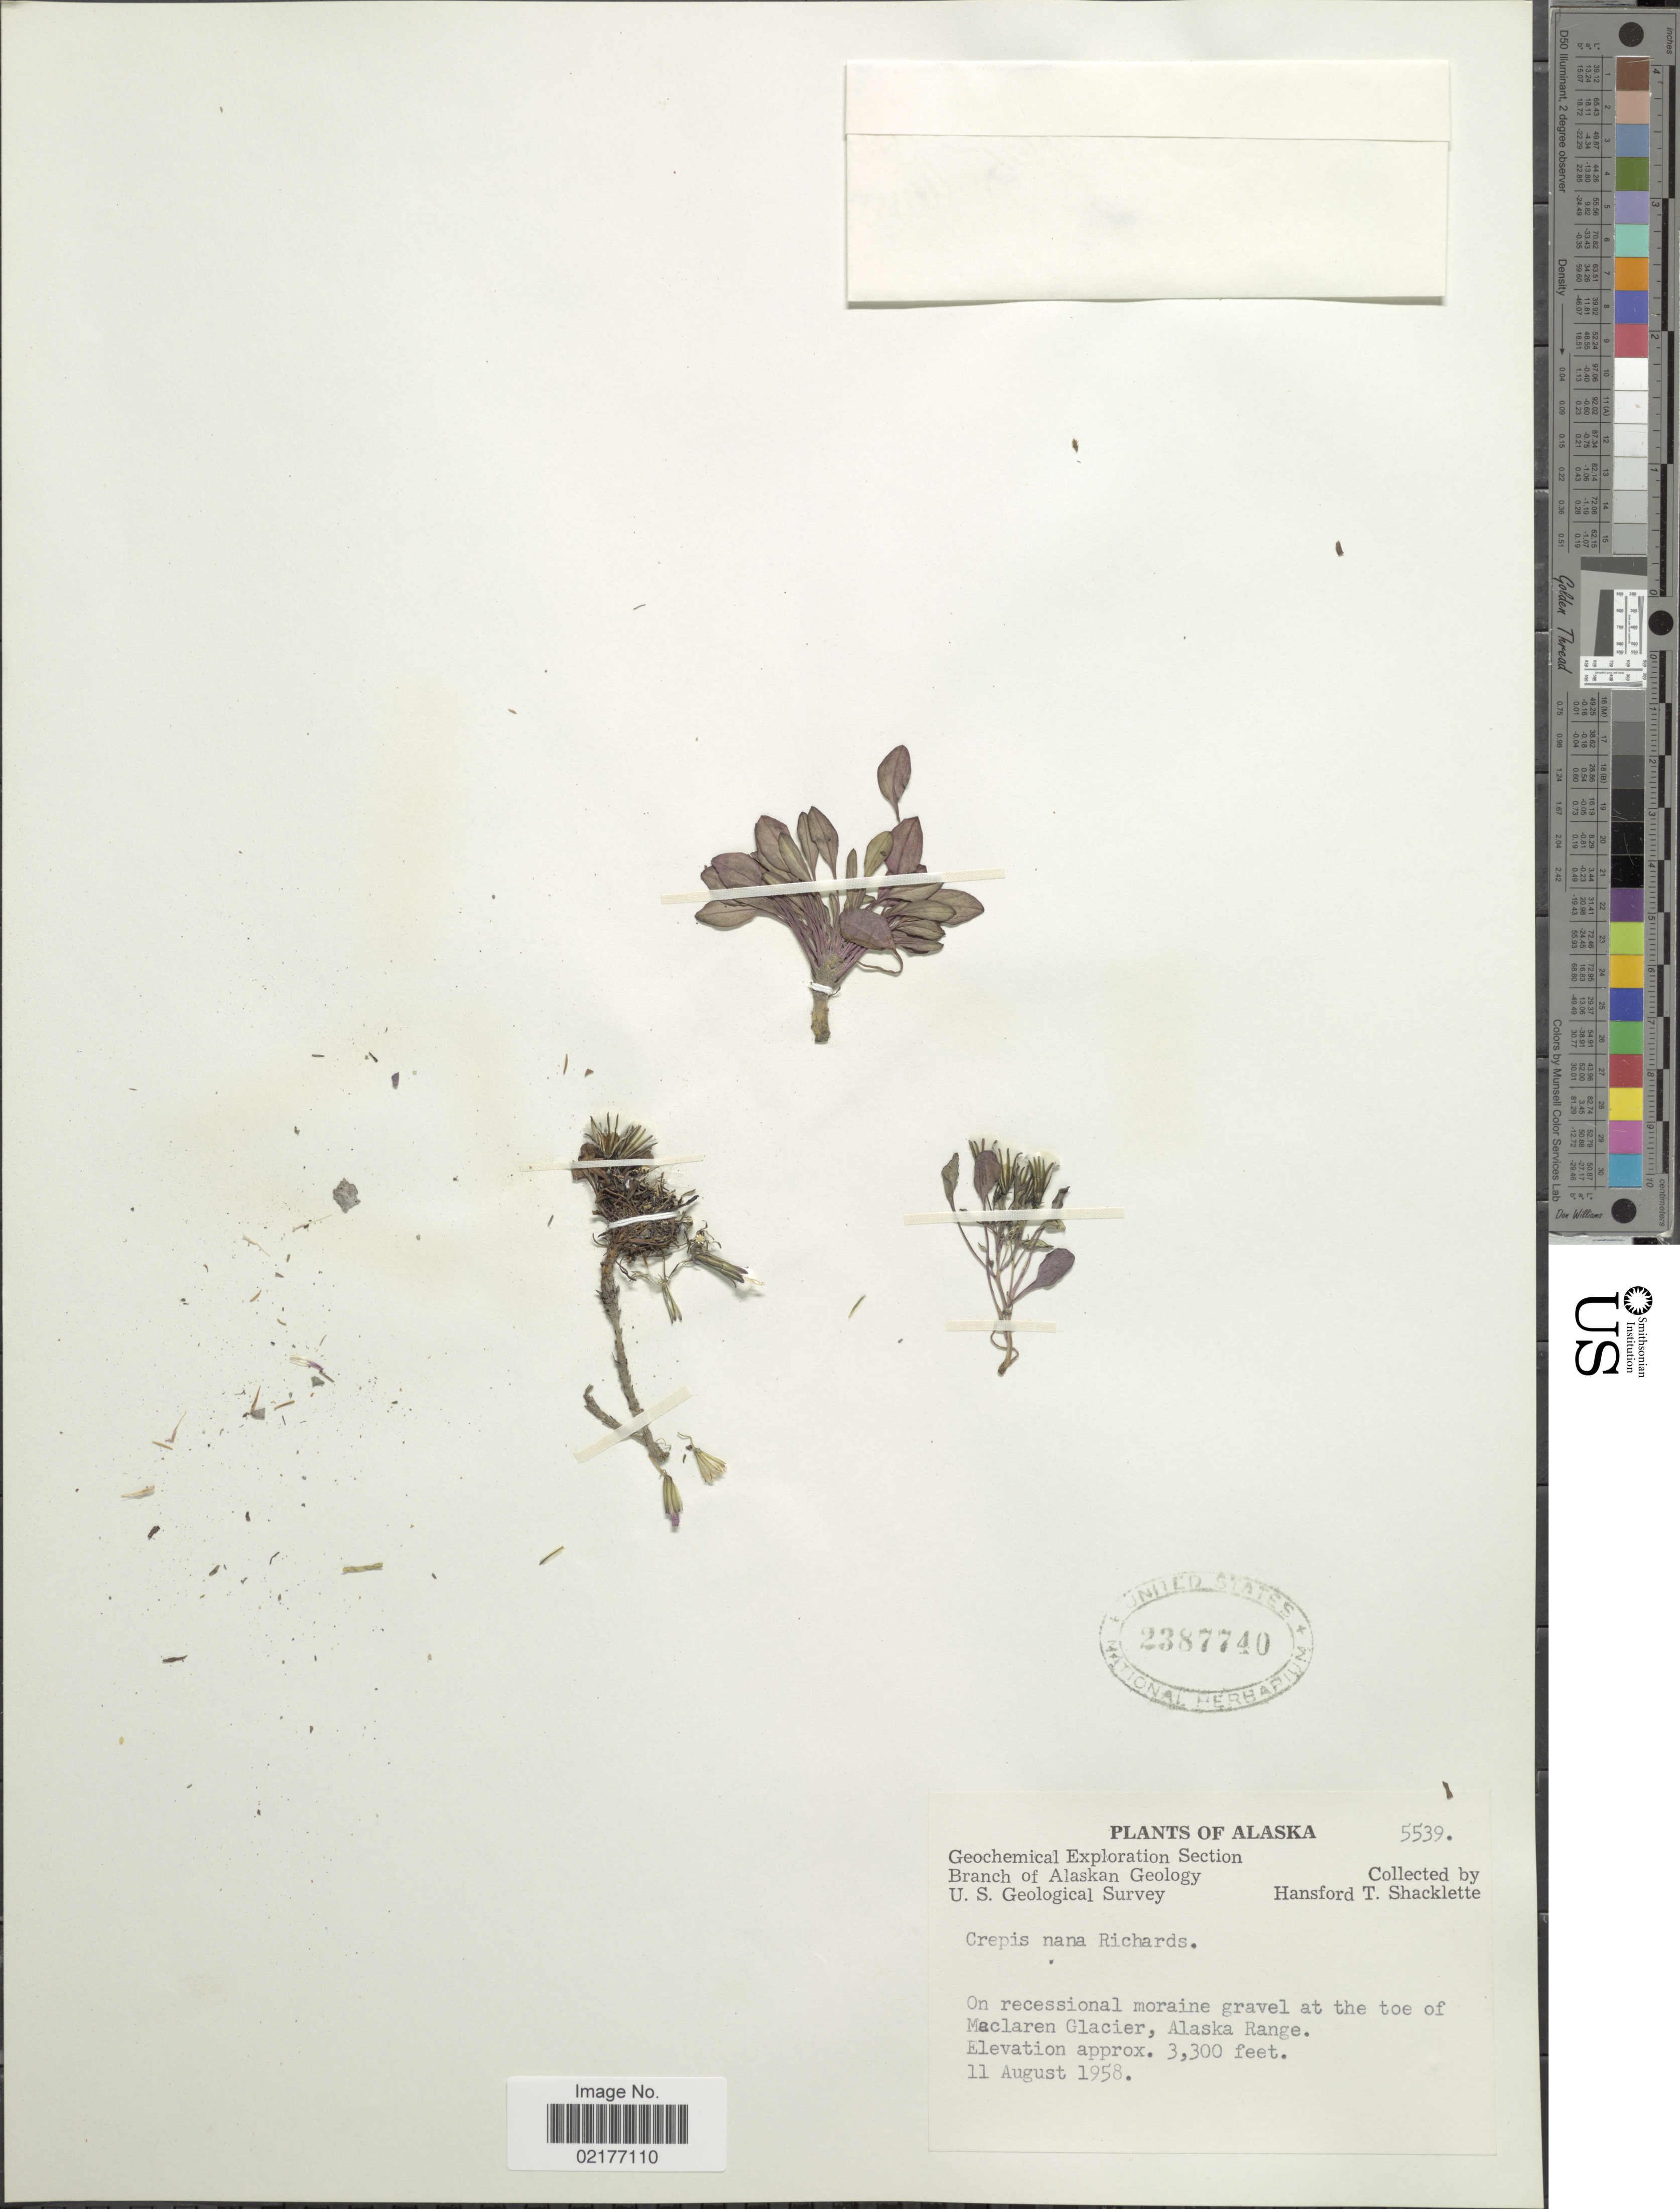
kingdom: Plantae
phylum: Tracheophyta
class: Magnoliopsida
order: Asterales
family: Asteraceae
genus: Askellia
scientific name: Askellia pygmaea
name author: (Ledeb.) Sennikov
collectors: H. Shacklette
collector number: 5539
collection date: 1958-08-11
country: United States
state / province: Alaska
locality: On recessinal moraine gravel at the toe of Maclaren Glacier, Alaska Range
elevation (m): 1006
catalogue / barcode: US 2387740